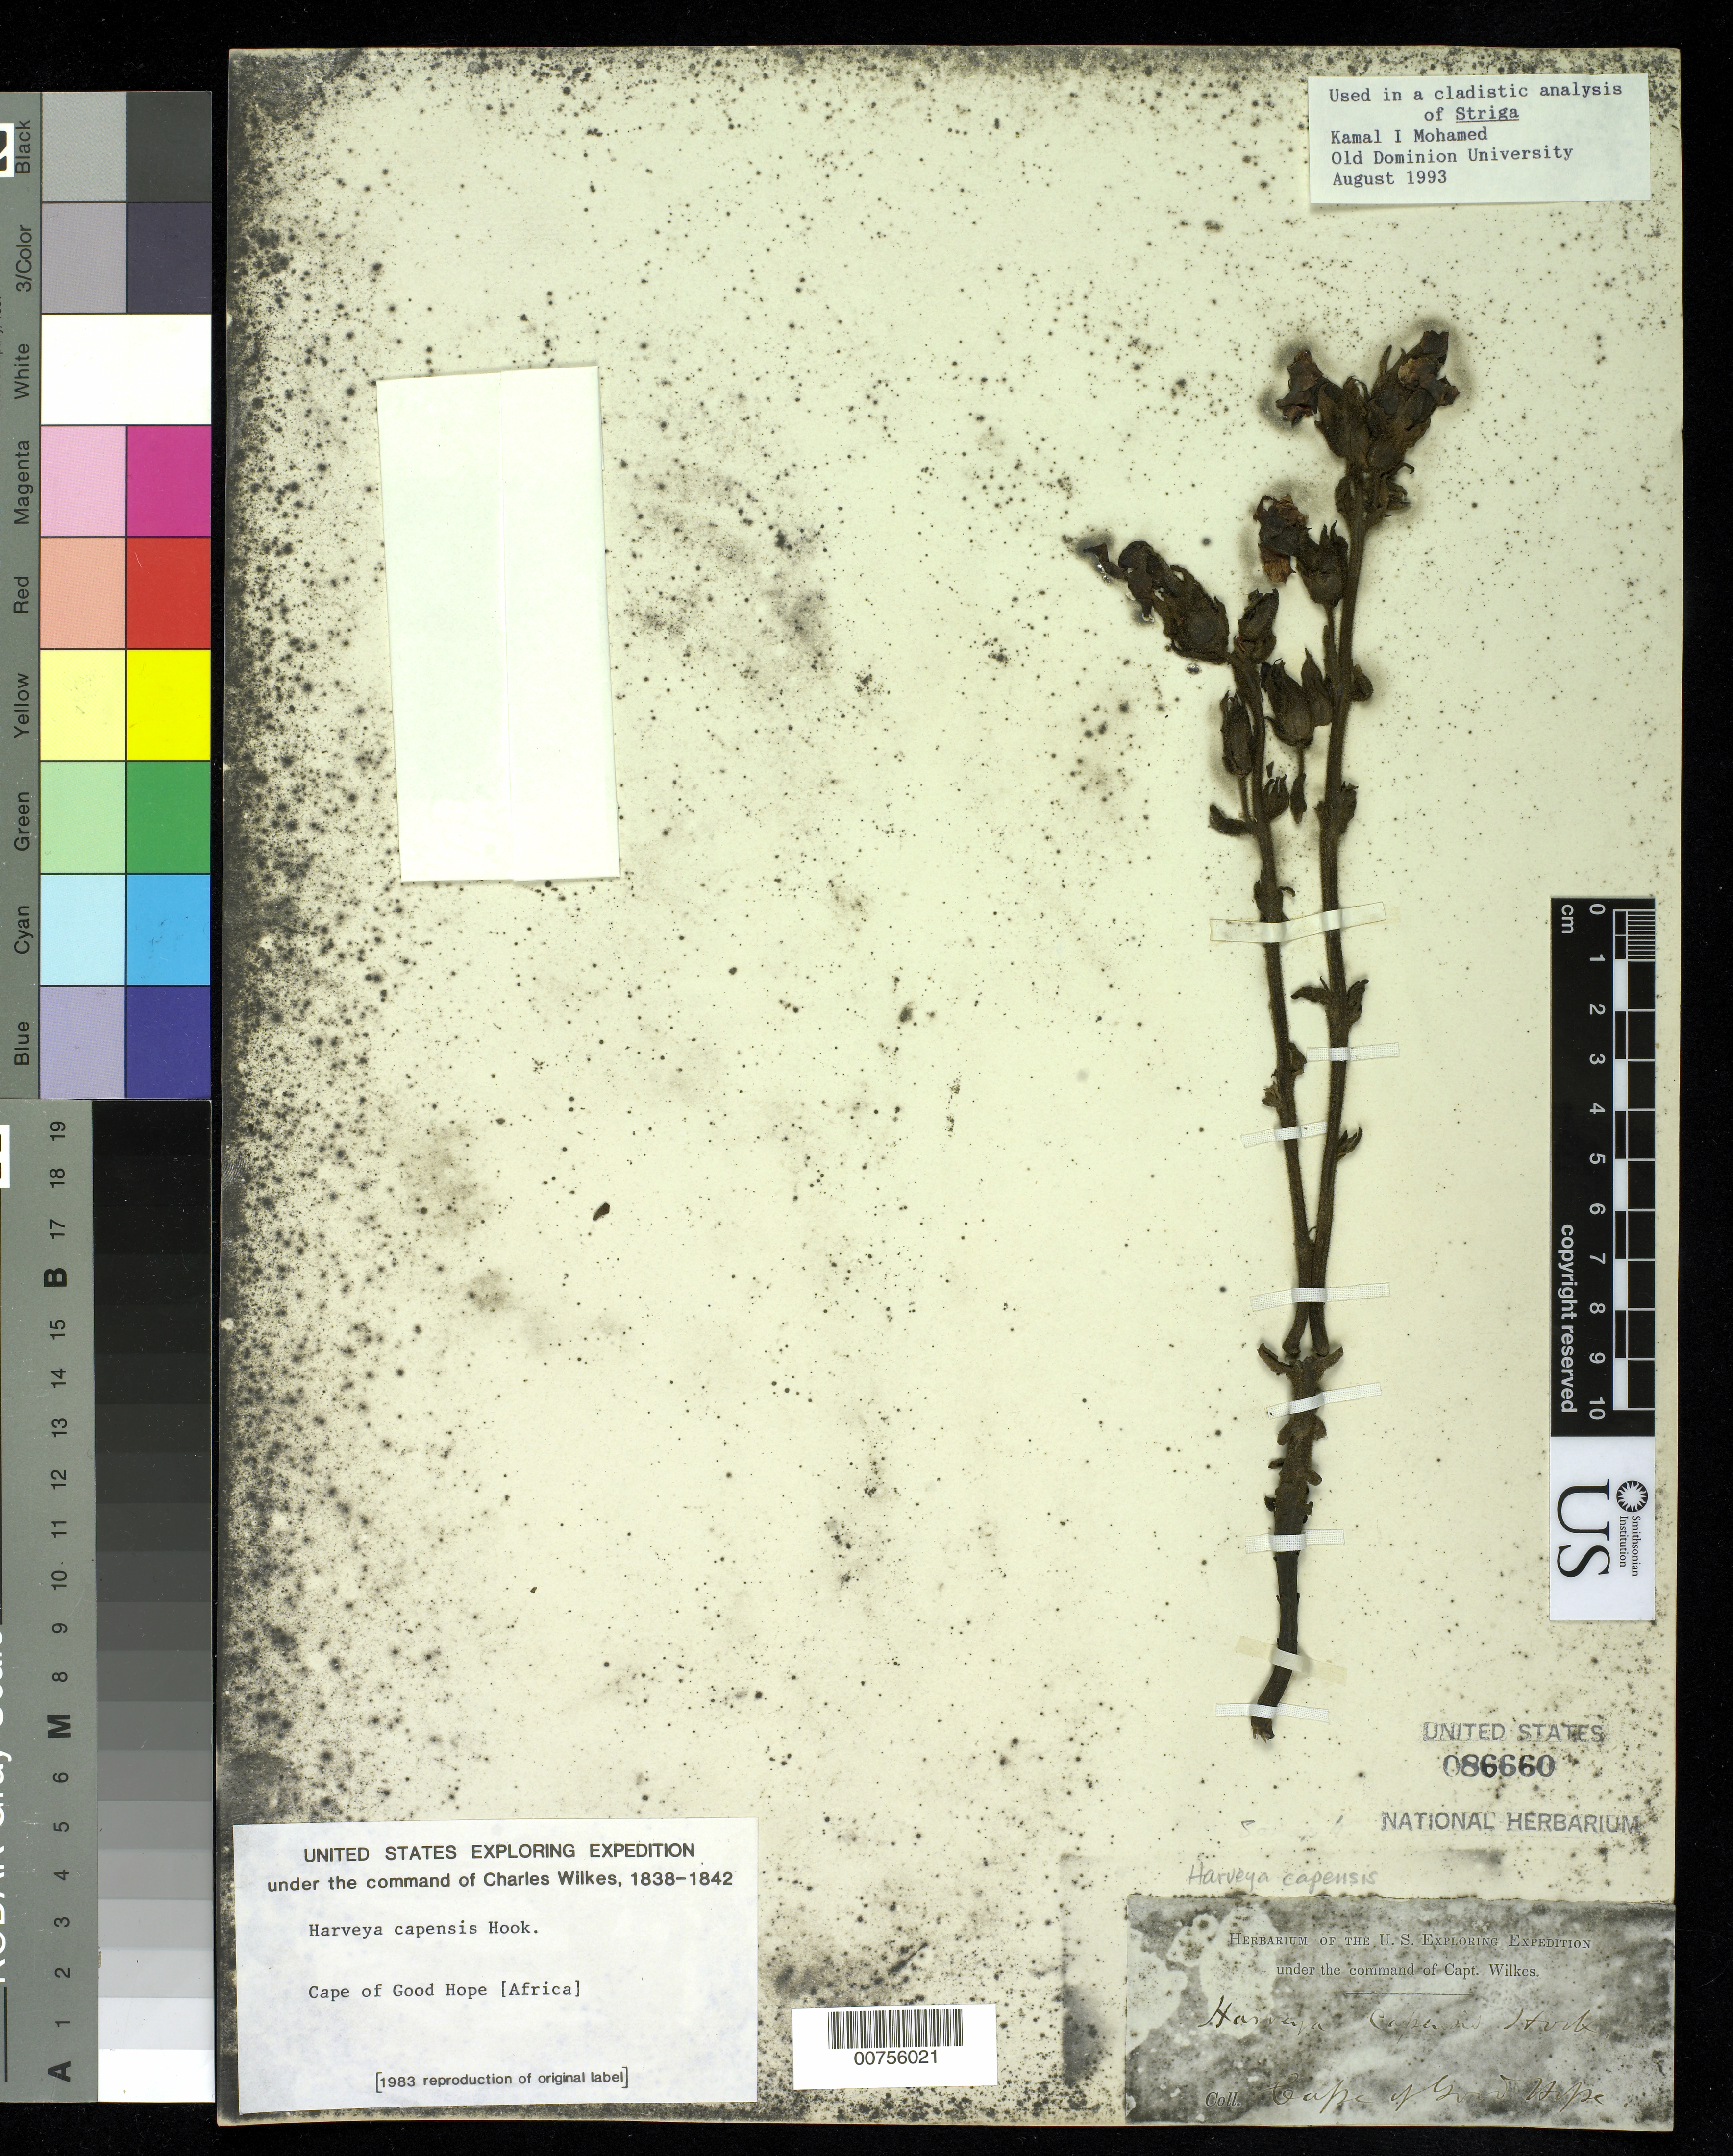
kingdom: Plantae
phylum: Tracheophyta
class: Magnoliopsida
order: Lamiales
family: Orobanchaceae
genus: Harveya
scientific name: Harveya capensis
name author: Hook.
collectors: Wilkes Explor. Exped.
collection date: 1838/1842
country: South Africa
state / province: Western Cape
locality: Cape of Good Hope. Cape Town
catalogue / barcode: US 86660